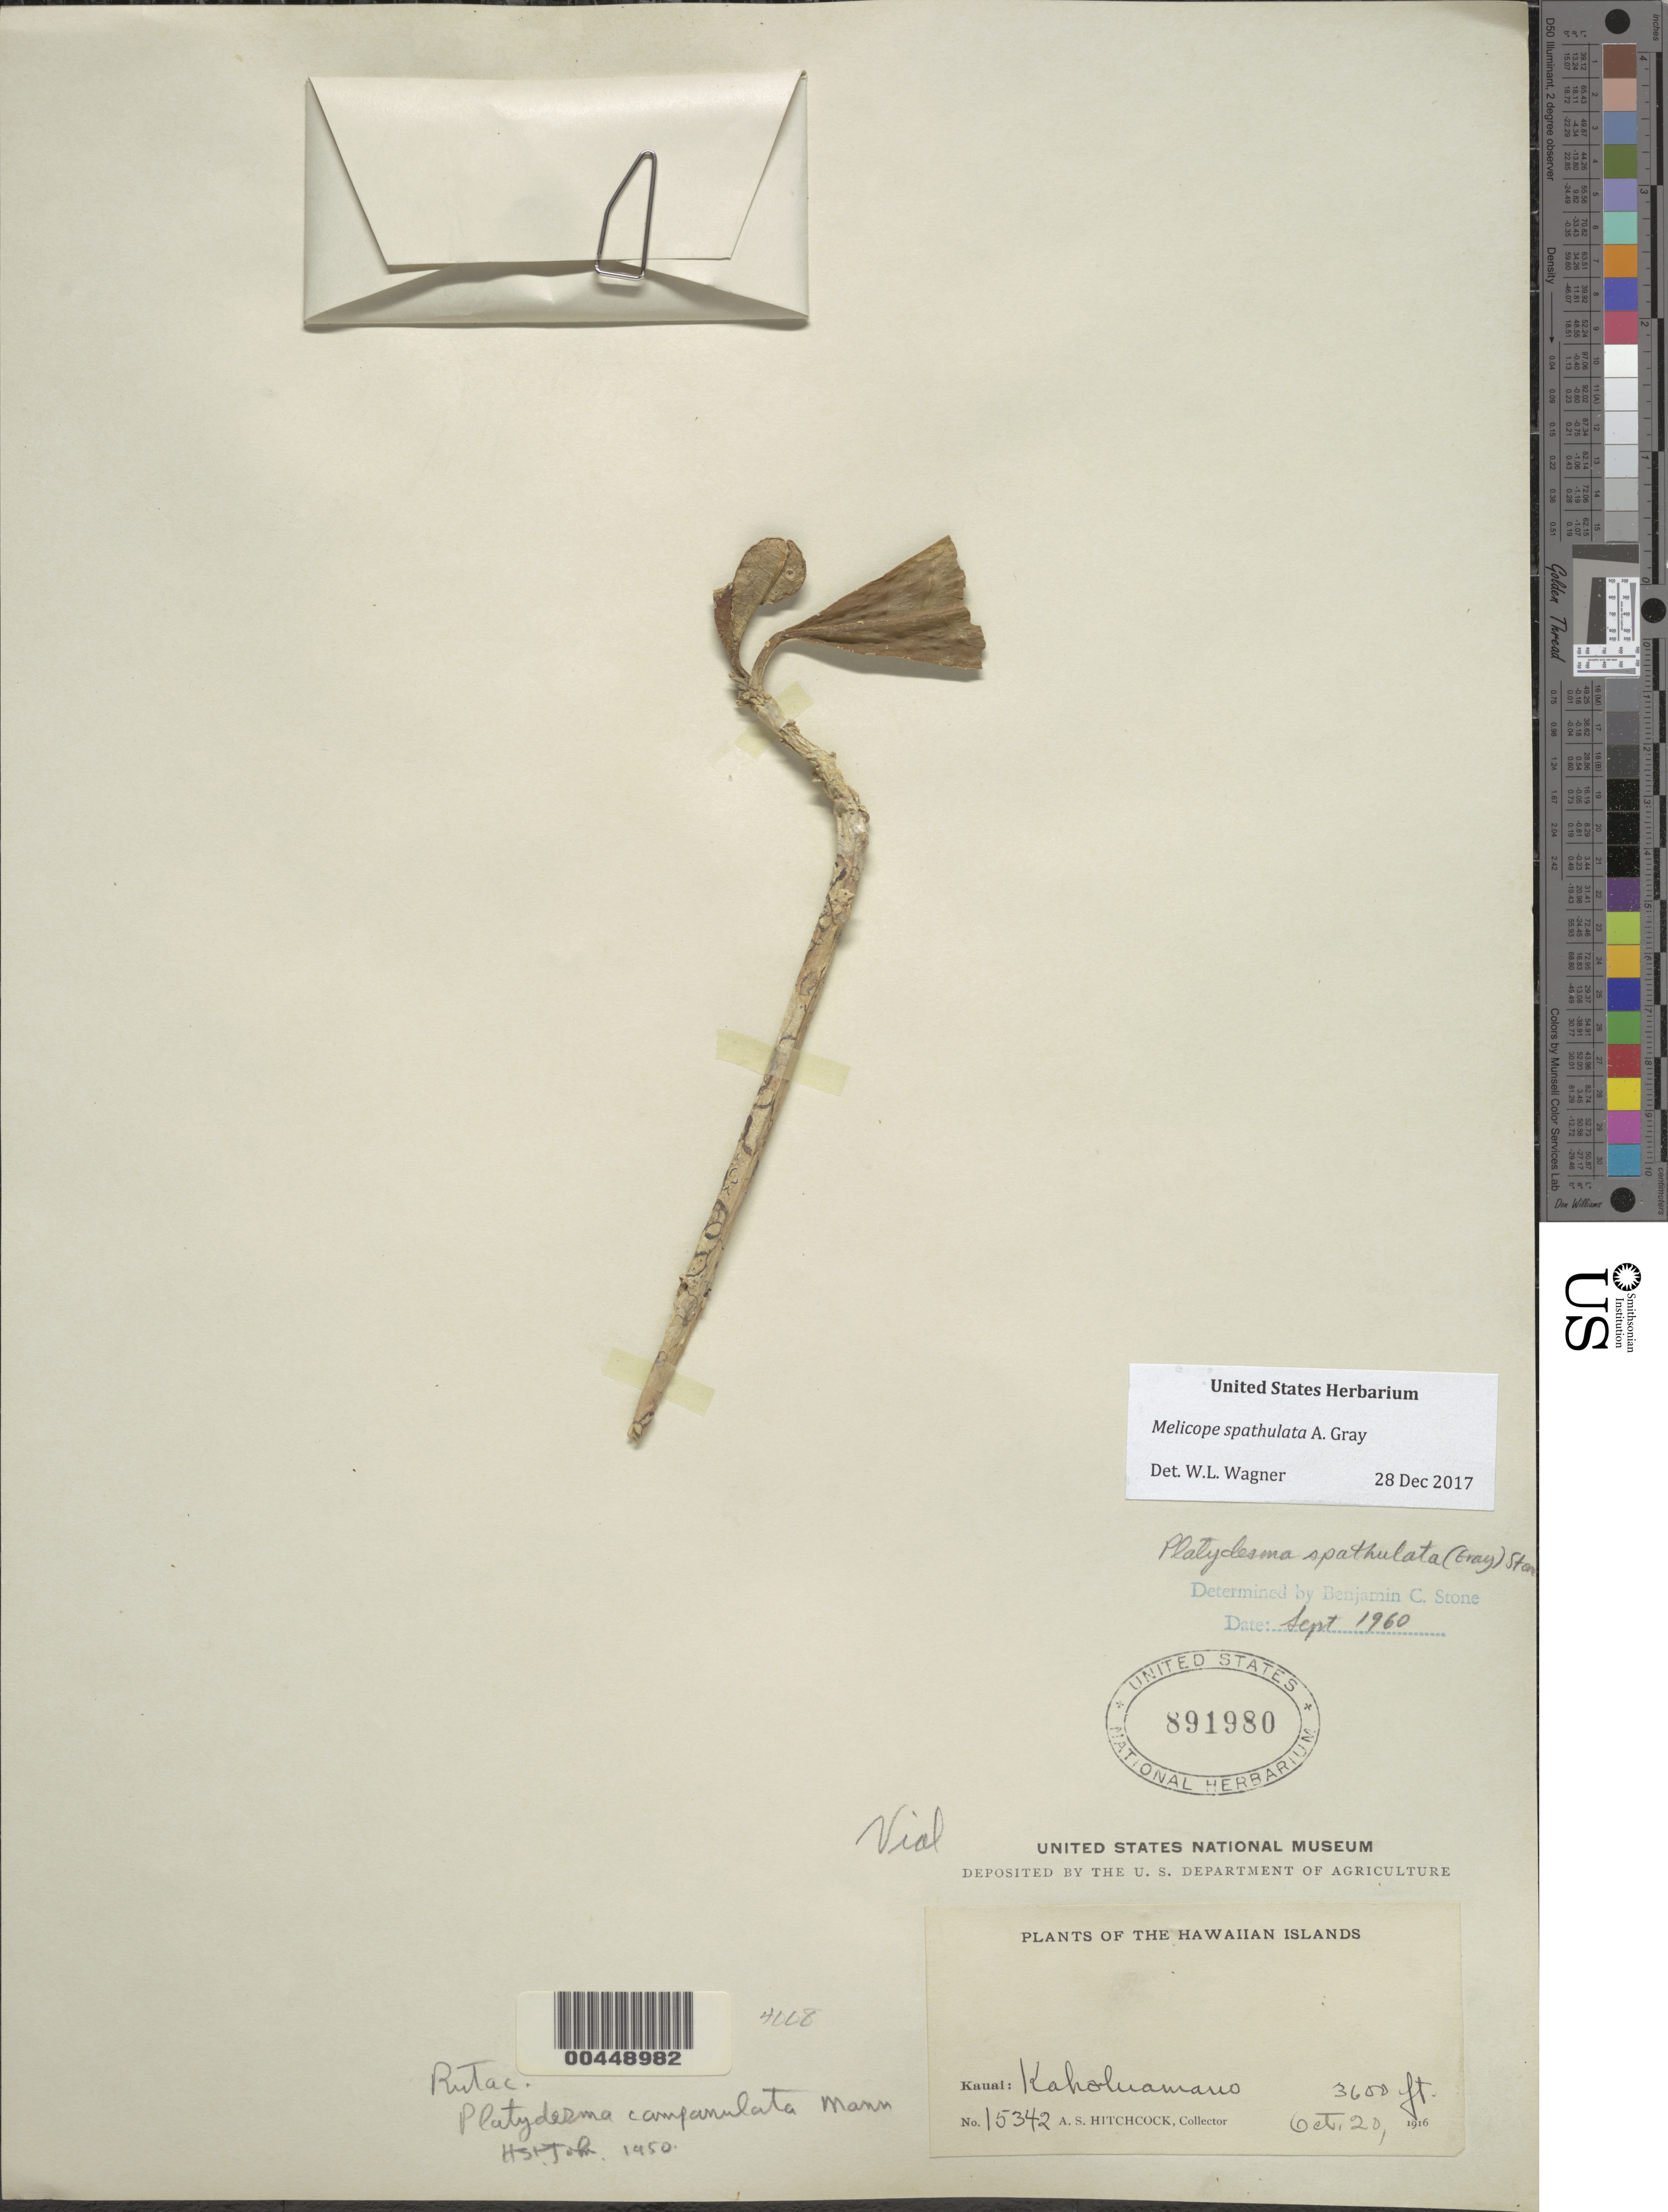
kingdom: Plantae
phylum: Tracheophyta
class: Magnoliopsida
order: Sapindales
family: Rutaceae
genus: Melicope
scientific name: Melicope spathulata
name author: A. Gray in Wilkes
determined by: Wagner, W. L., (BOT), Smithsonian Institution - National Museum of Natural History (UNITED STATES)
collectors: A. S. Hitchcock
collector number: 15342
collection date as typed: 20 Oct 1916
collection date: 1916-10-20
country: United States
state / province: Hawaii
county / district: Kauai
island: Kaua'i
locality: Kaholuamano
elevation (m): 1097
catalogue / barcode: US 891980